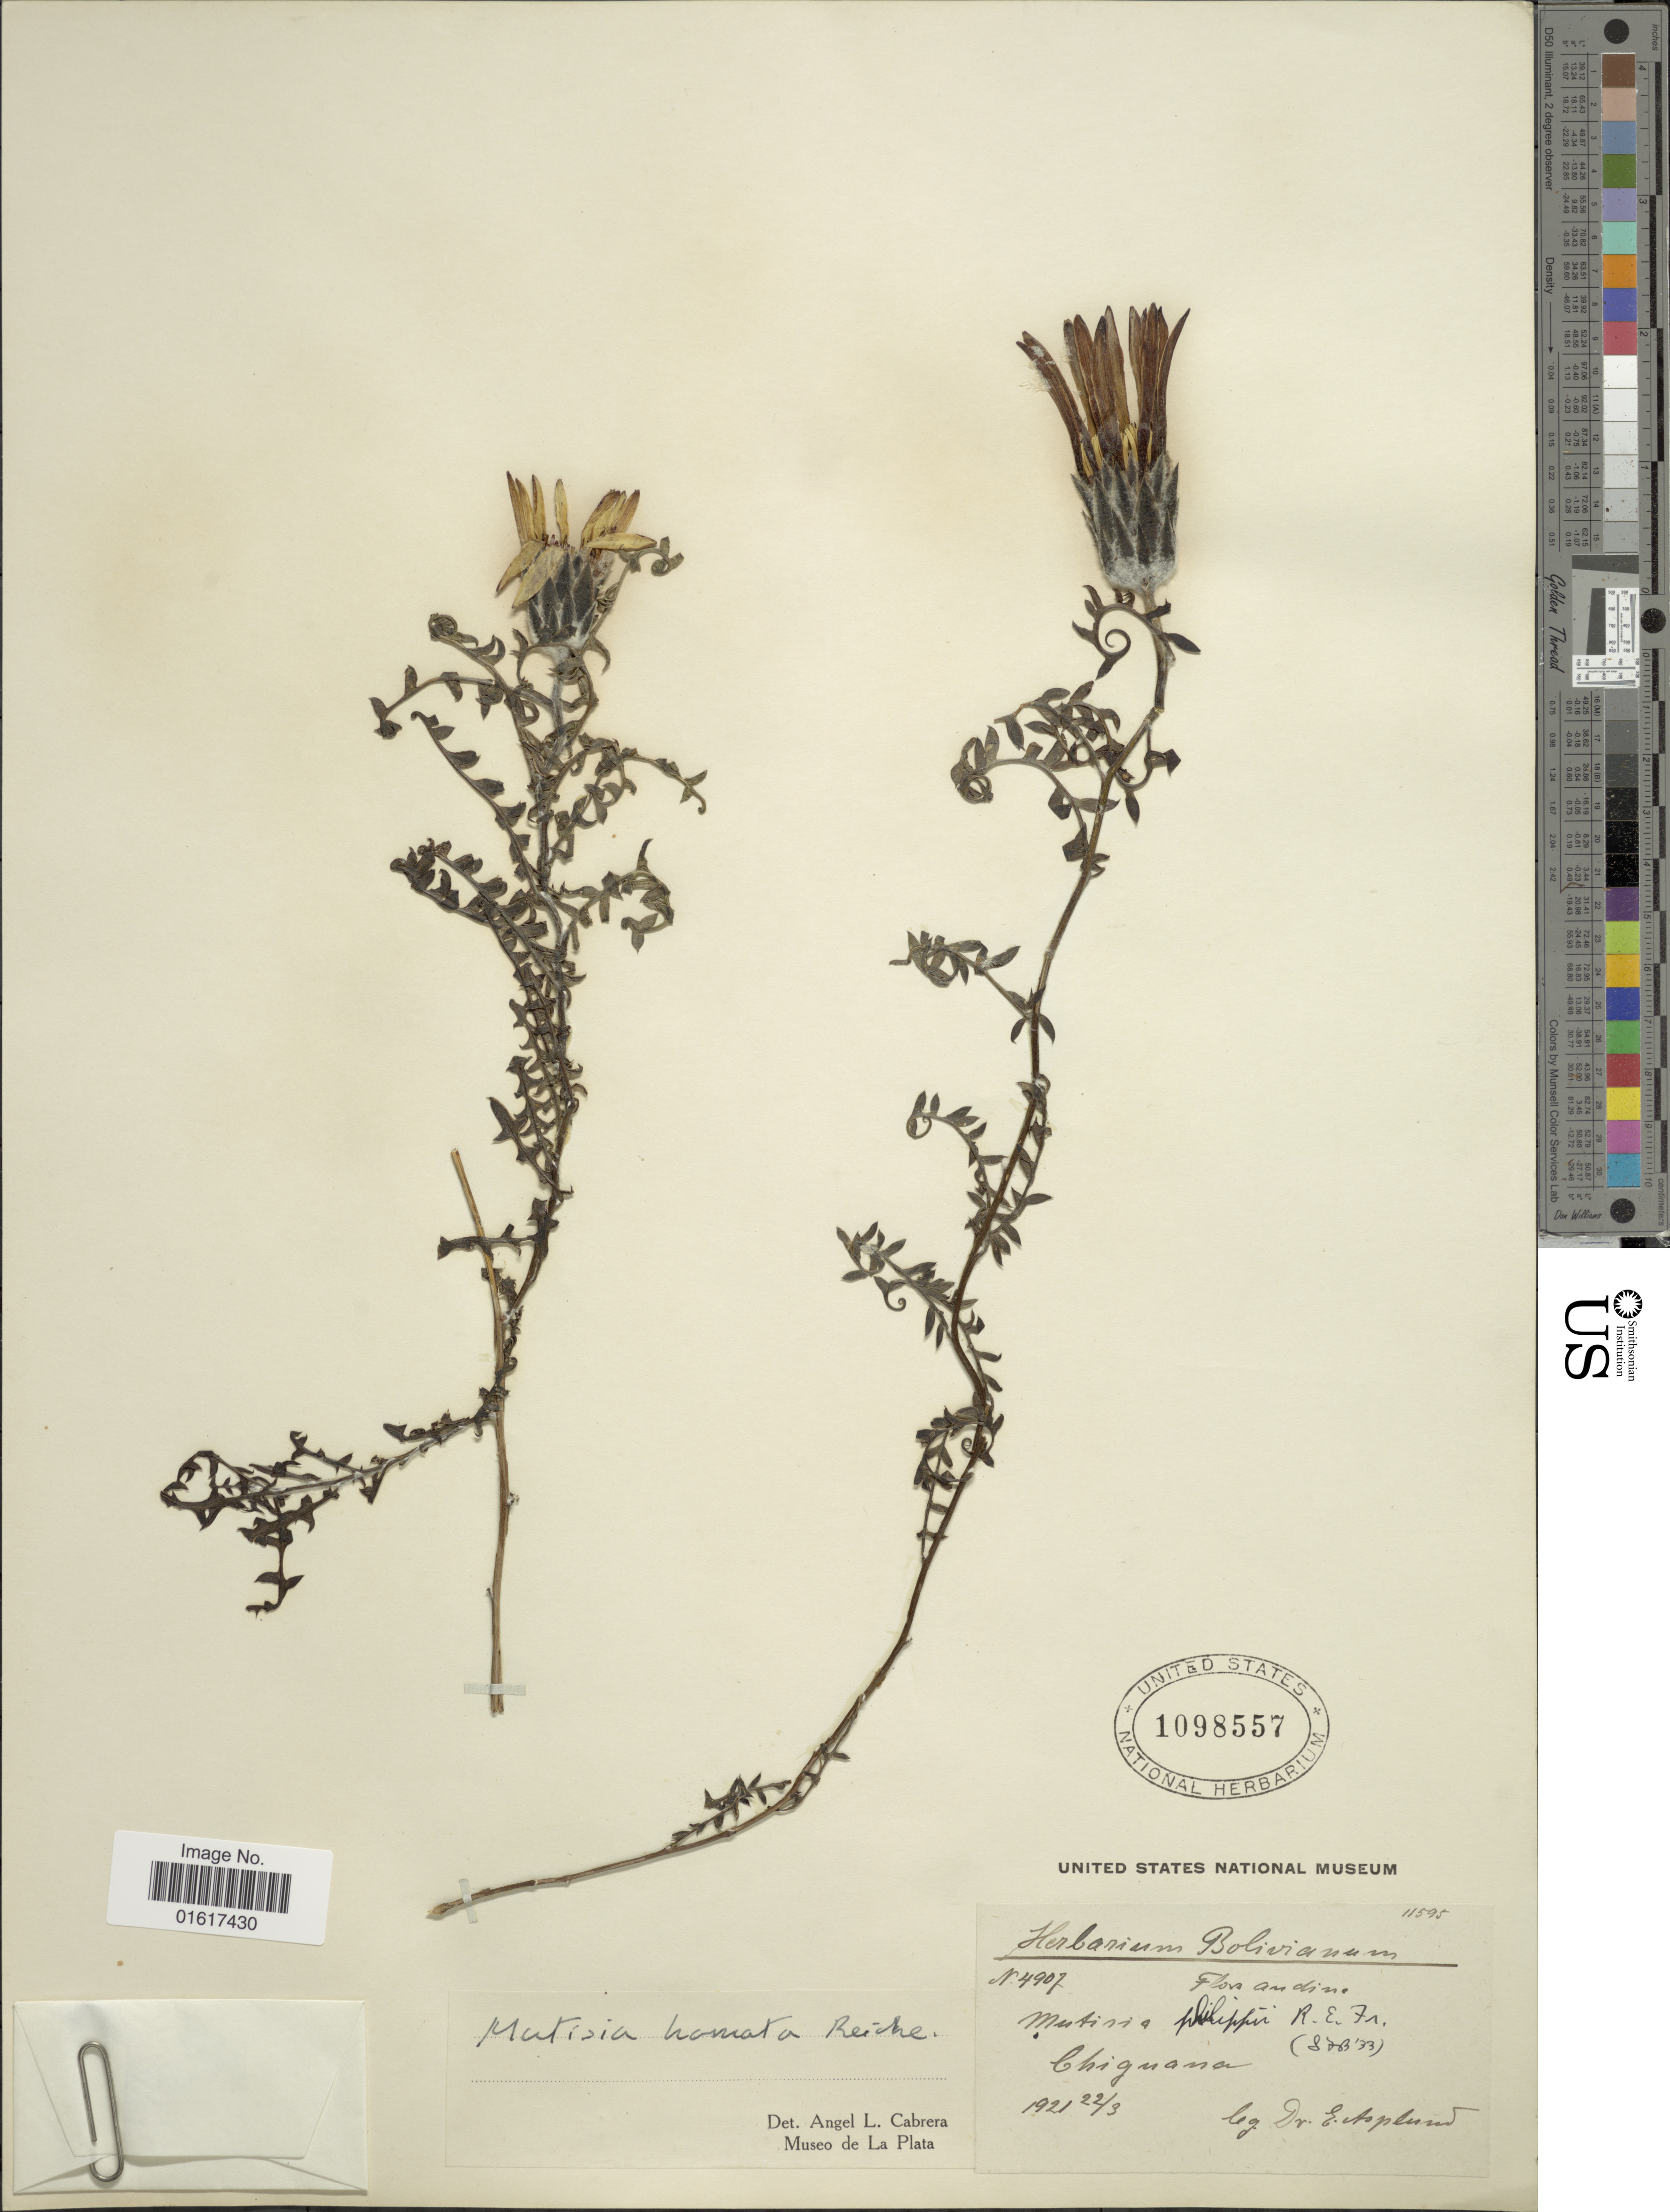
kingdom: Plantae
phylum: Tracheophyta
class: Magnoliopsida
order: Asterales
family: Asteraceae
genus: Mutisia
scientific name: Mutisia hamata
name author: Reiche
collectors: E. Asplund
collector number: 4907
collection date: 1921-03-22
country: Bolivia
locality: Andina. Chiguana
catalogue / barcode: US 1098557